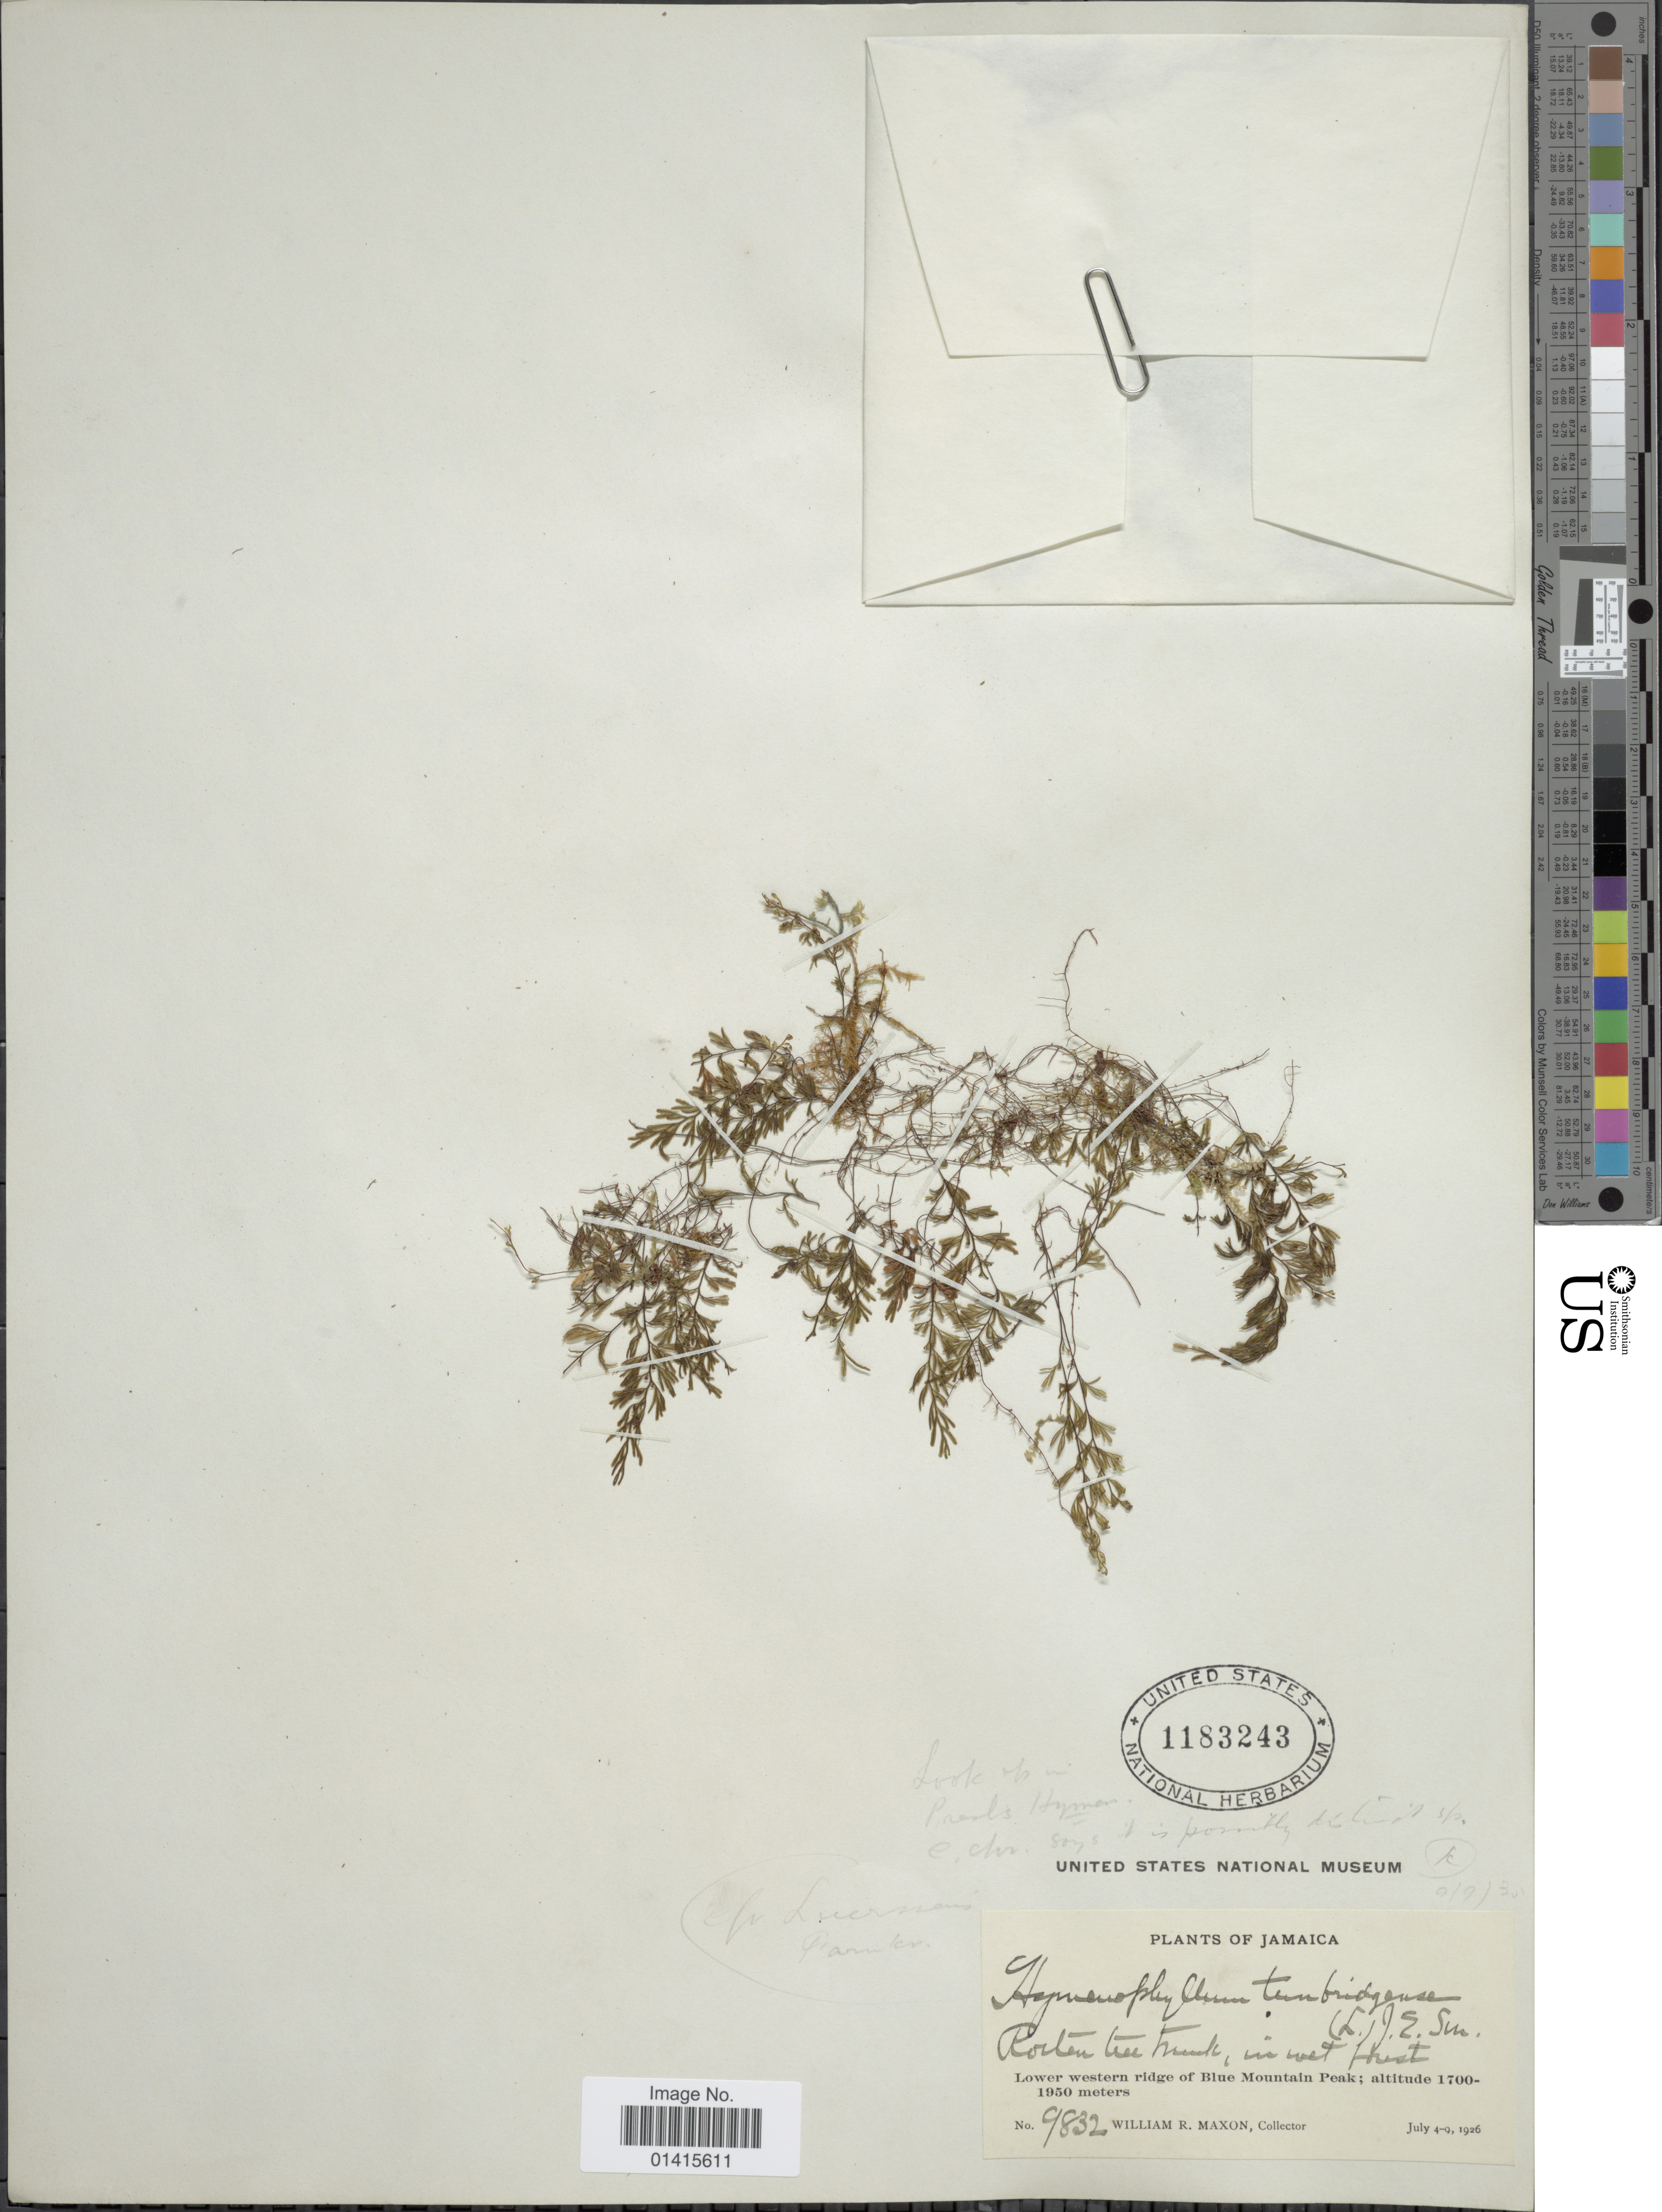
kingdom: Plantae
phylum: Tracheophyta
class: Polypodiopsida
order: Hymenophyllales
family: Hymenophyllaceae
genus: Hymenophyllum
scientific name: Hymenophyllum tunbrigense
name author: (L.) Small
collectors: W. R. Maxon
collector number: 9832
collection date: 1926-07-04/1926-07-09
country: Jamaica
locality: Lower western ridge of Blue Mountain Peak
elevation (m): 1700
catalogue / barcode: US 1183243